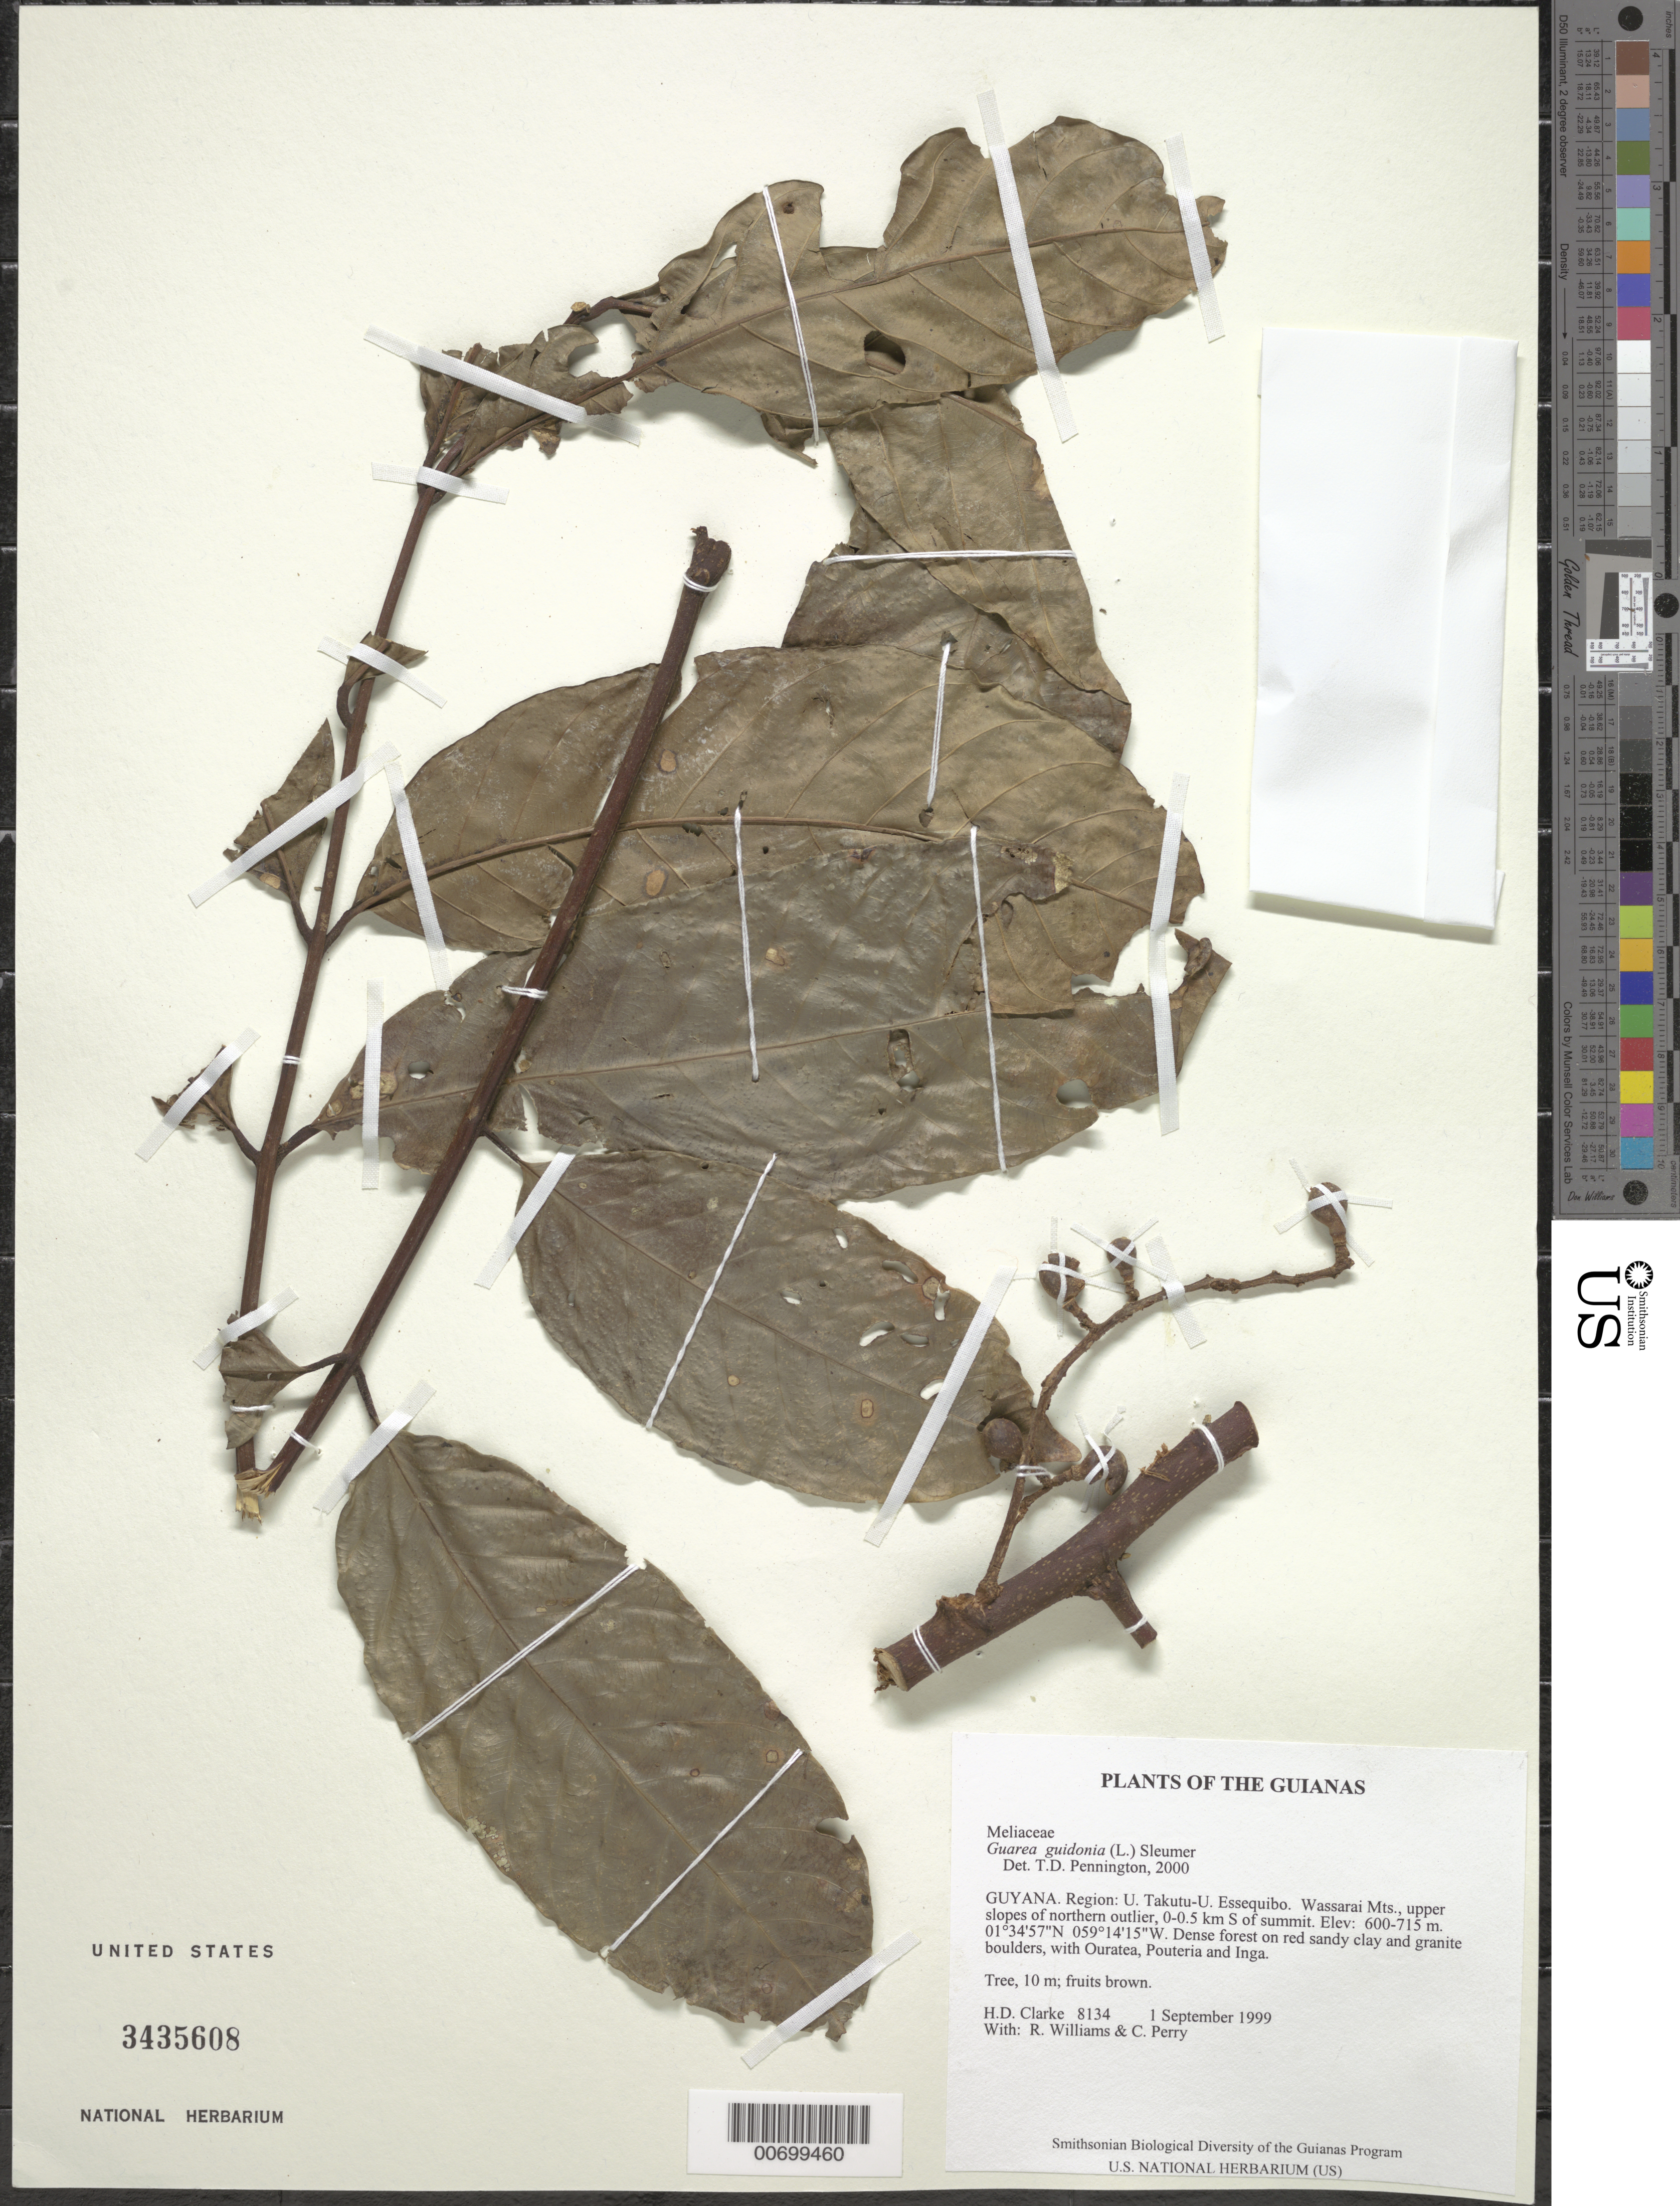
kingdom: Plantae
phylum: Tracheophyta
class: Magnoliopsida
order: Sapindales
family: Meliaceae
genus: Guarea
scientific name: Guarea guidonia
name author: (L.) Sleumer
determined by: Pennington, T. D., (K)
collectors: H. D. Clarke, R. Williams & C. Perry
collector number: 8134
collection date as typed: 1 September 1999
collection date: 1999-09-01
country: Guyana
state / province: U. Takutu-U. Essequibo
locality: Wassarai Mts., upper slopes of northern outlier, 0-0.5 km S of summit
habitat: Dense forest on red sandy clay and granite boulders, with Ouratea, Pouteria and Inga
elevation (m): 600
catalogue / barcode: US 3435608